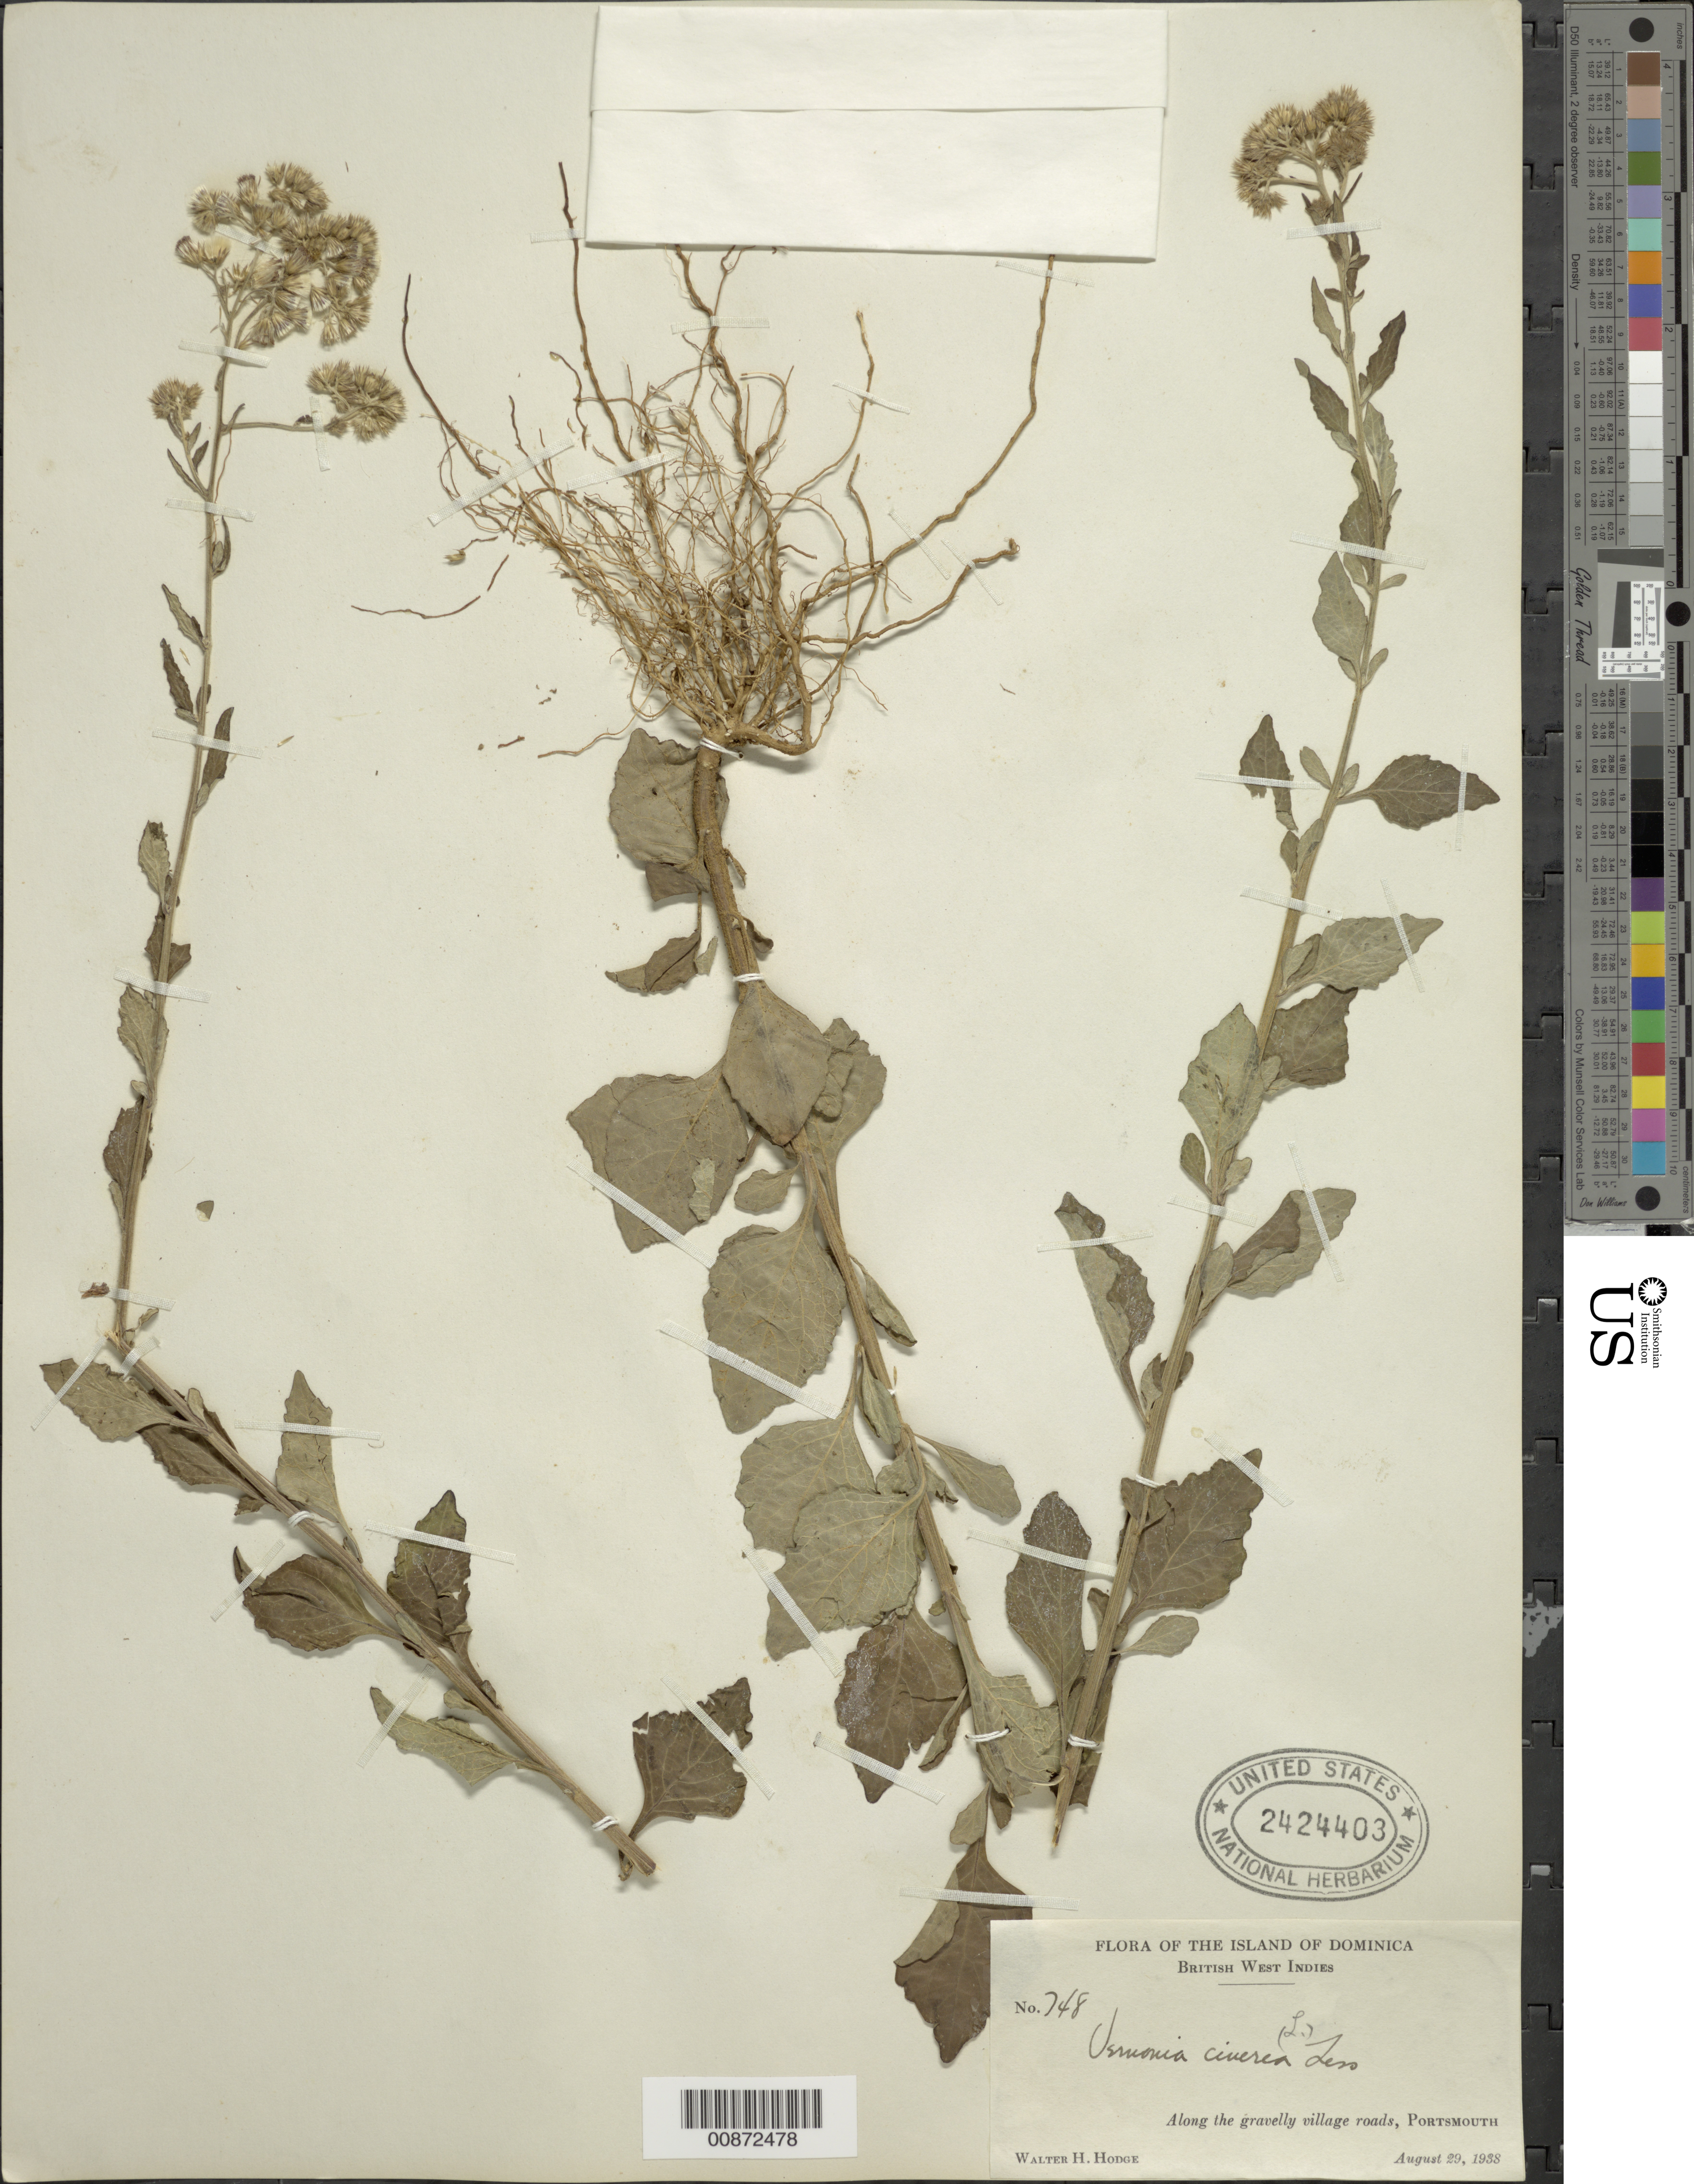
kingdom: Plantae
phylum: Tracheophyta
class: Magnoliopsida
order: Asterales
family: Asteraceae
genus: Cyanthillium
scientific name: Cyanthillium cinereum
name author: (L.) H. Rob.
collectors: W. Hodge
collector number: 748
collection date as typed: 29 Aug 1938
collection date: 1938-08-29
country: Dominica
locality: Portsmouth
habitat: Along gravelly village roads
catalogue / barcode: US 2424403